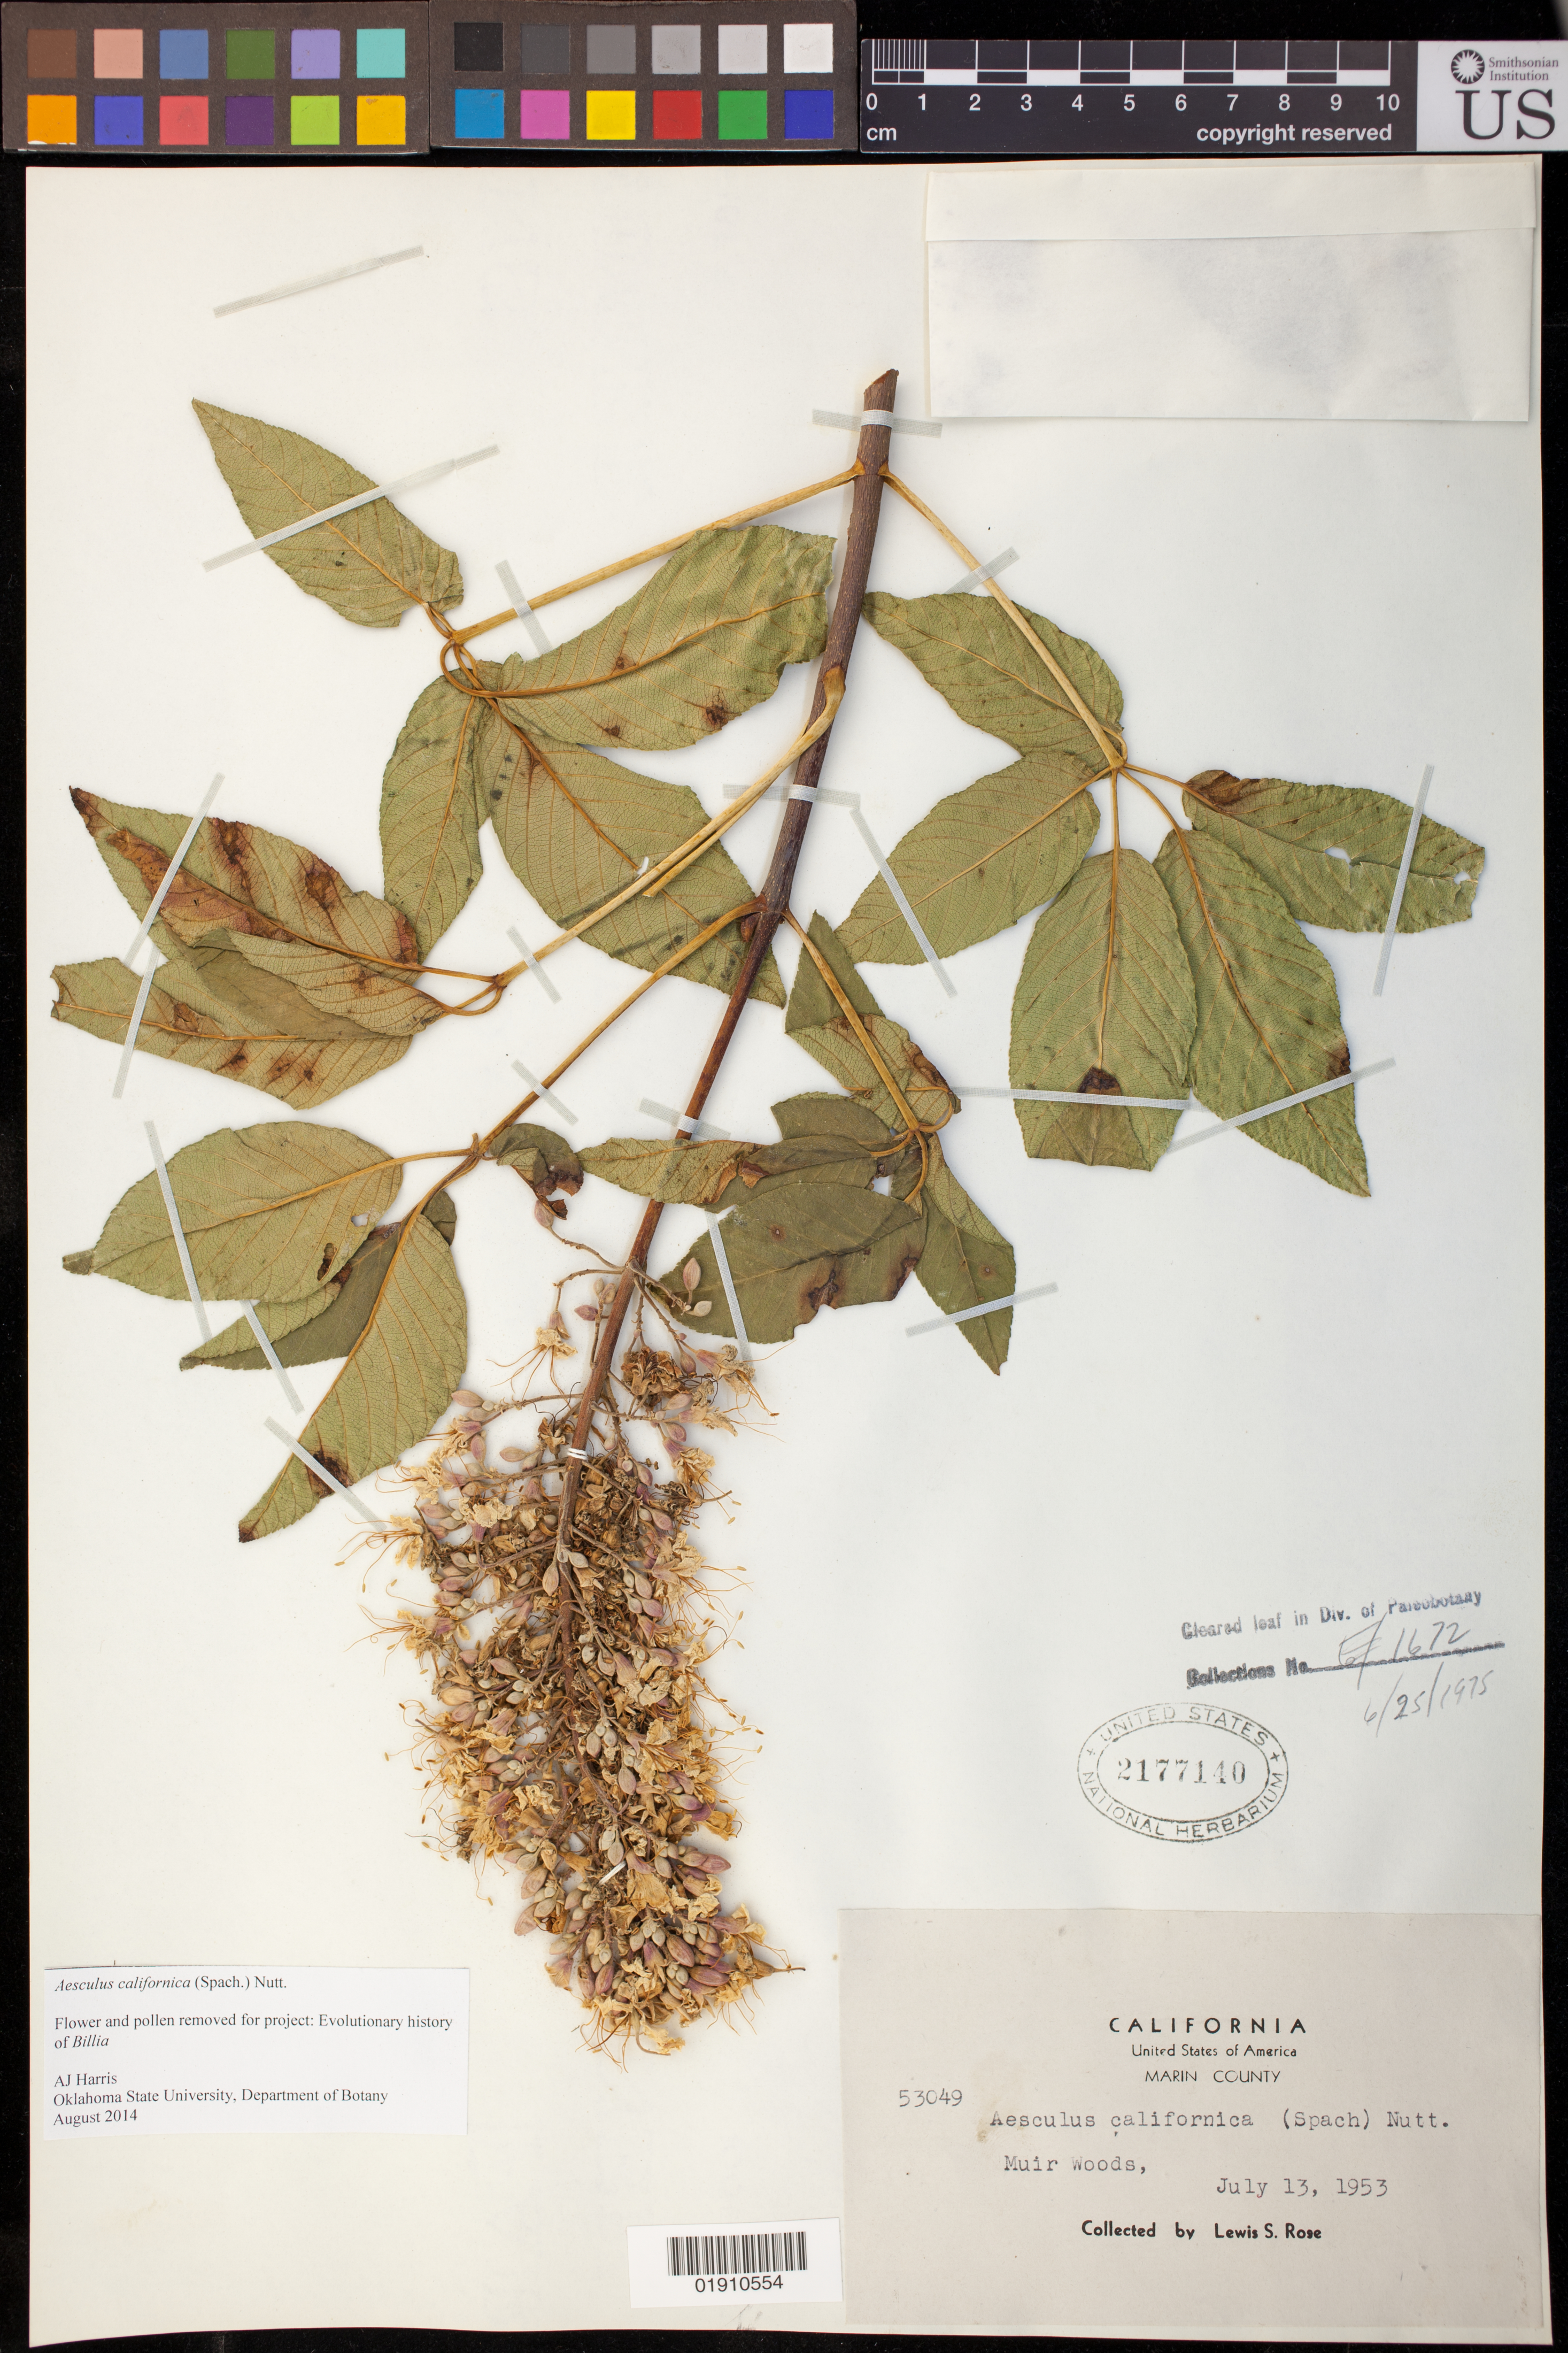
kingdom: Plantae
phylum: Tracheophyta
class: Magnoliopsida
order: Sapindales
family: Sapindaceae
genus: Aesculus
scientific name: Aesculus californica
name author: (Spach) Nutt.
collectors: L. S. Rose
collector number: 53049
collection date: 1953-07-13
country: United States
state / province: California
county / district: Marin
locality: Muir Woods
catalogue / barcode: US 2177140